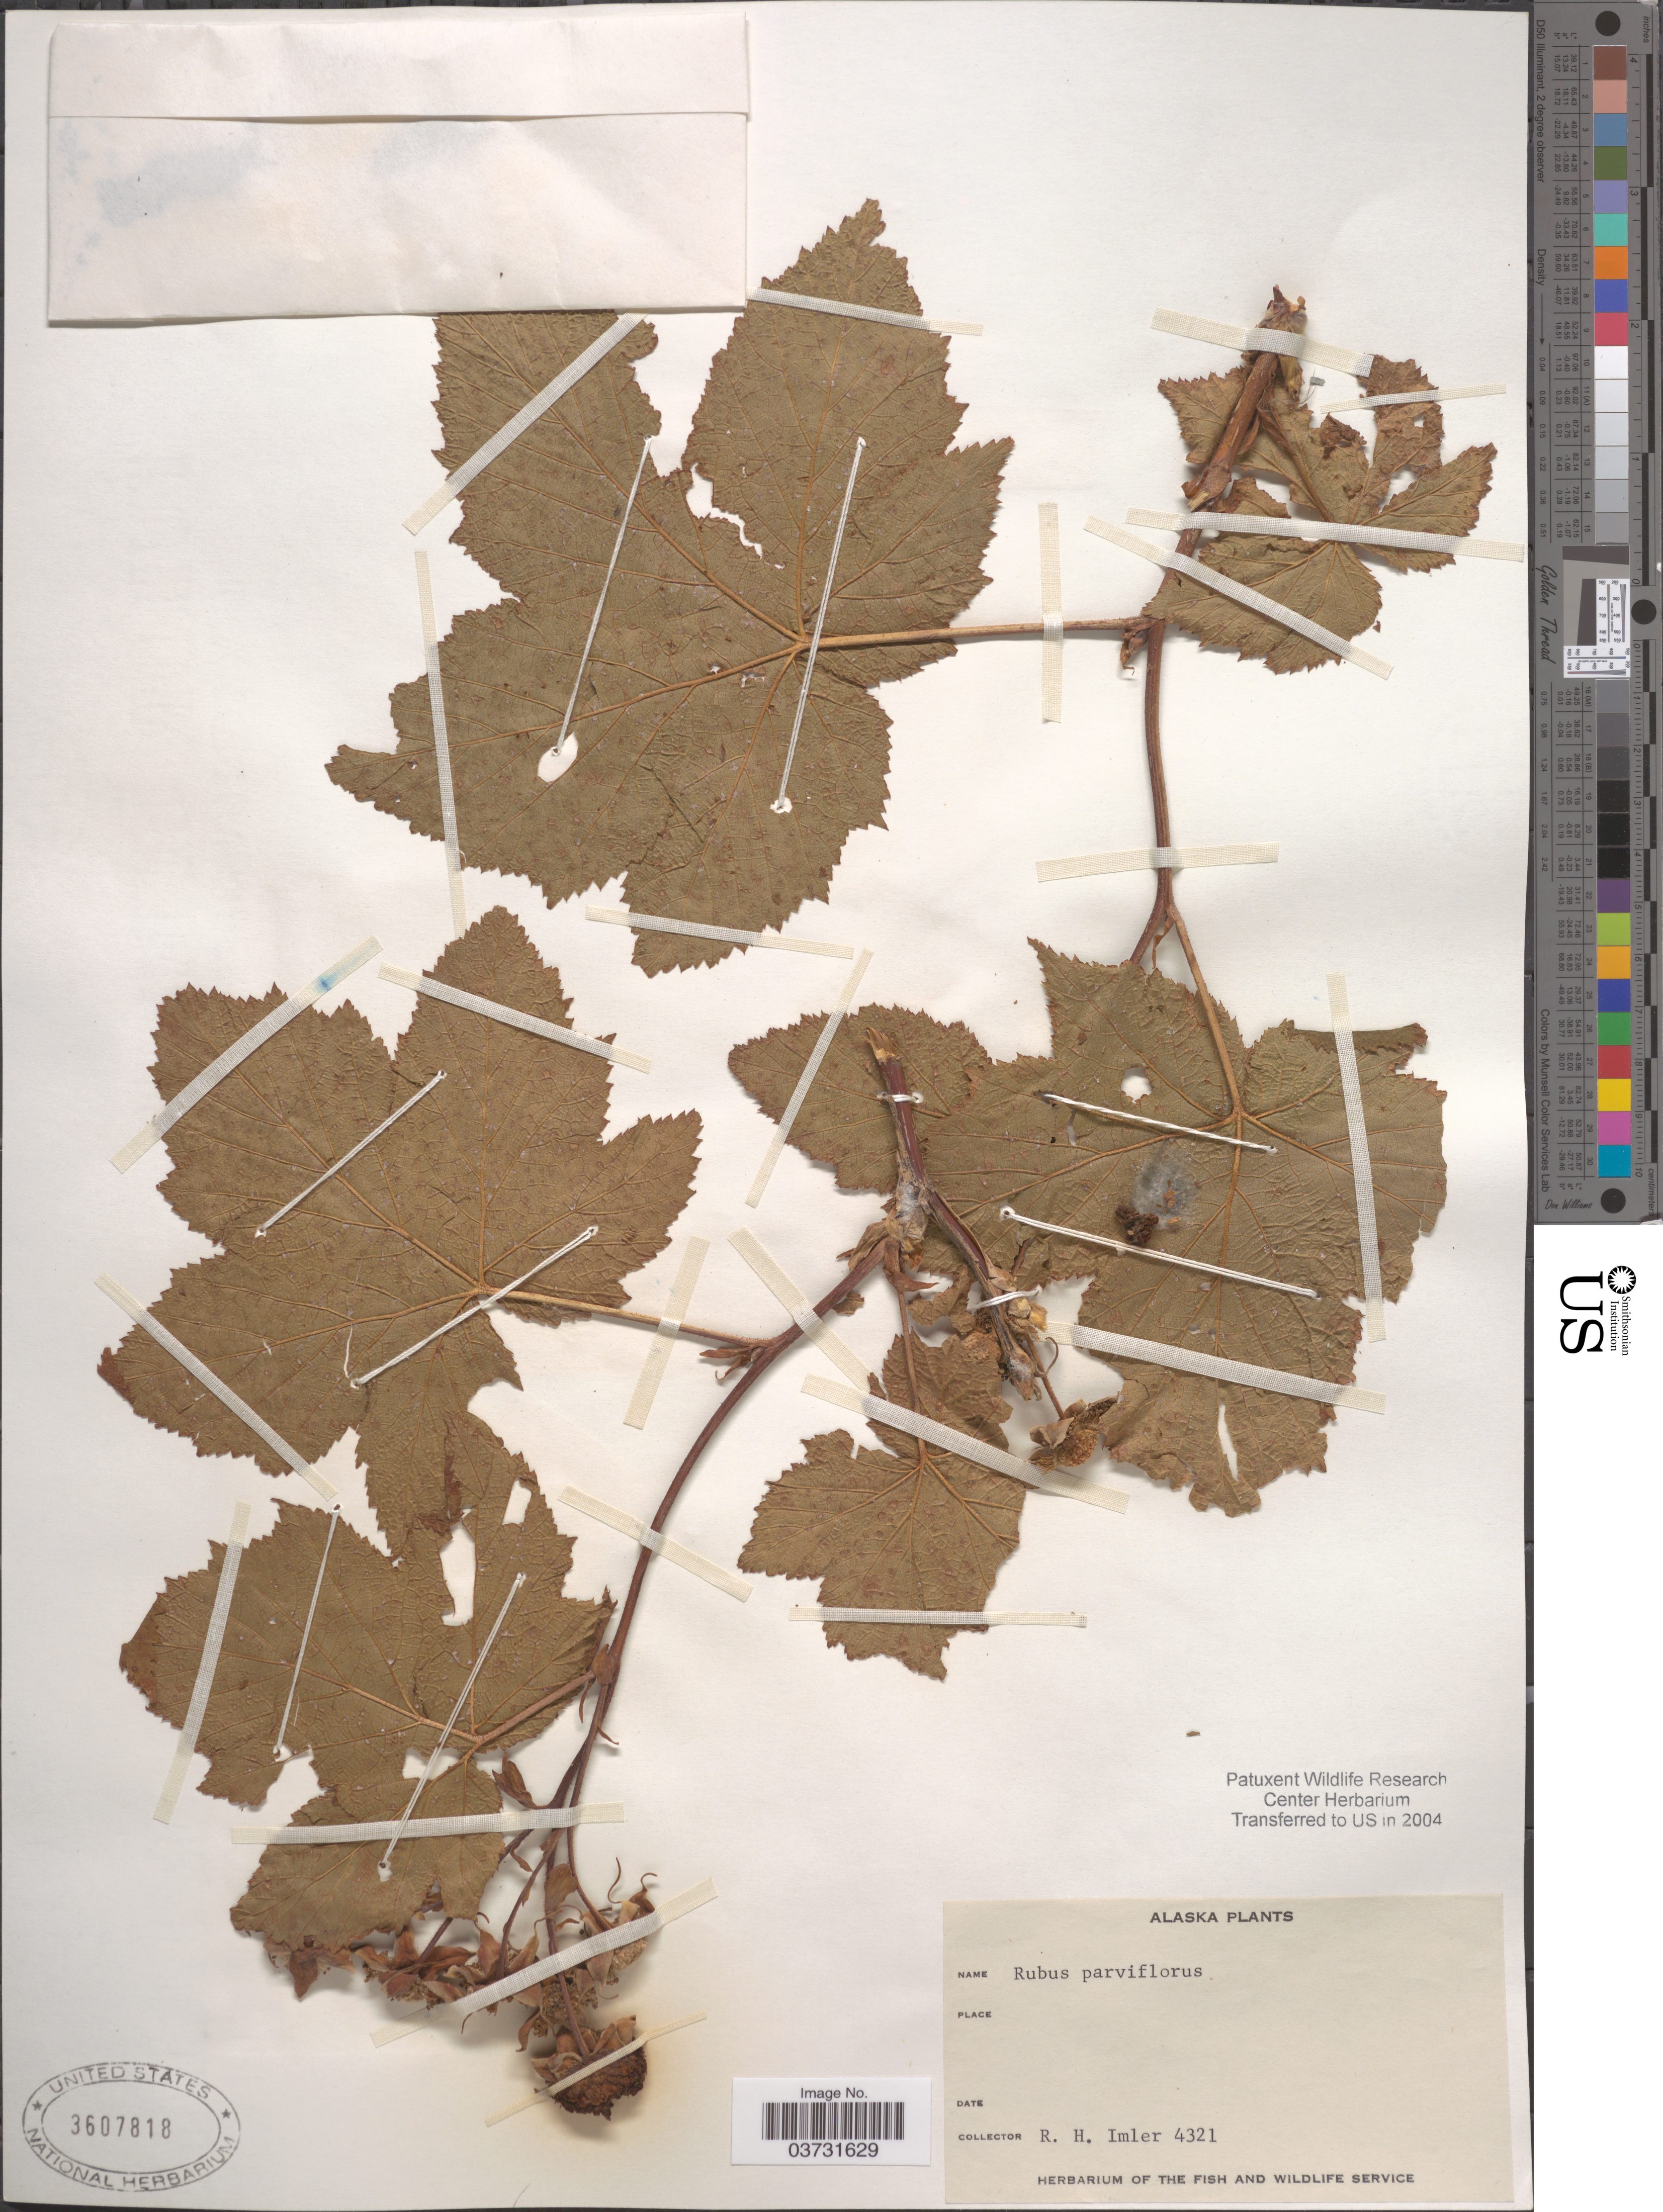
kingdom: Plantae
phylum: Tracheophyta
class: Magnoliopsida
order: Rosales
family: Rosaceae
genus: Rubus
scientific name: Rubus nutkanus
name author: Moc. ex Ser.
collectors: R. Imler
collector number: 4321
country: United States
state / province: Alaska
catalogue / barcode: US 3607818